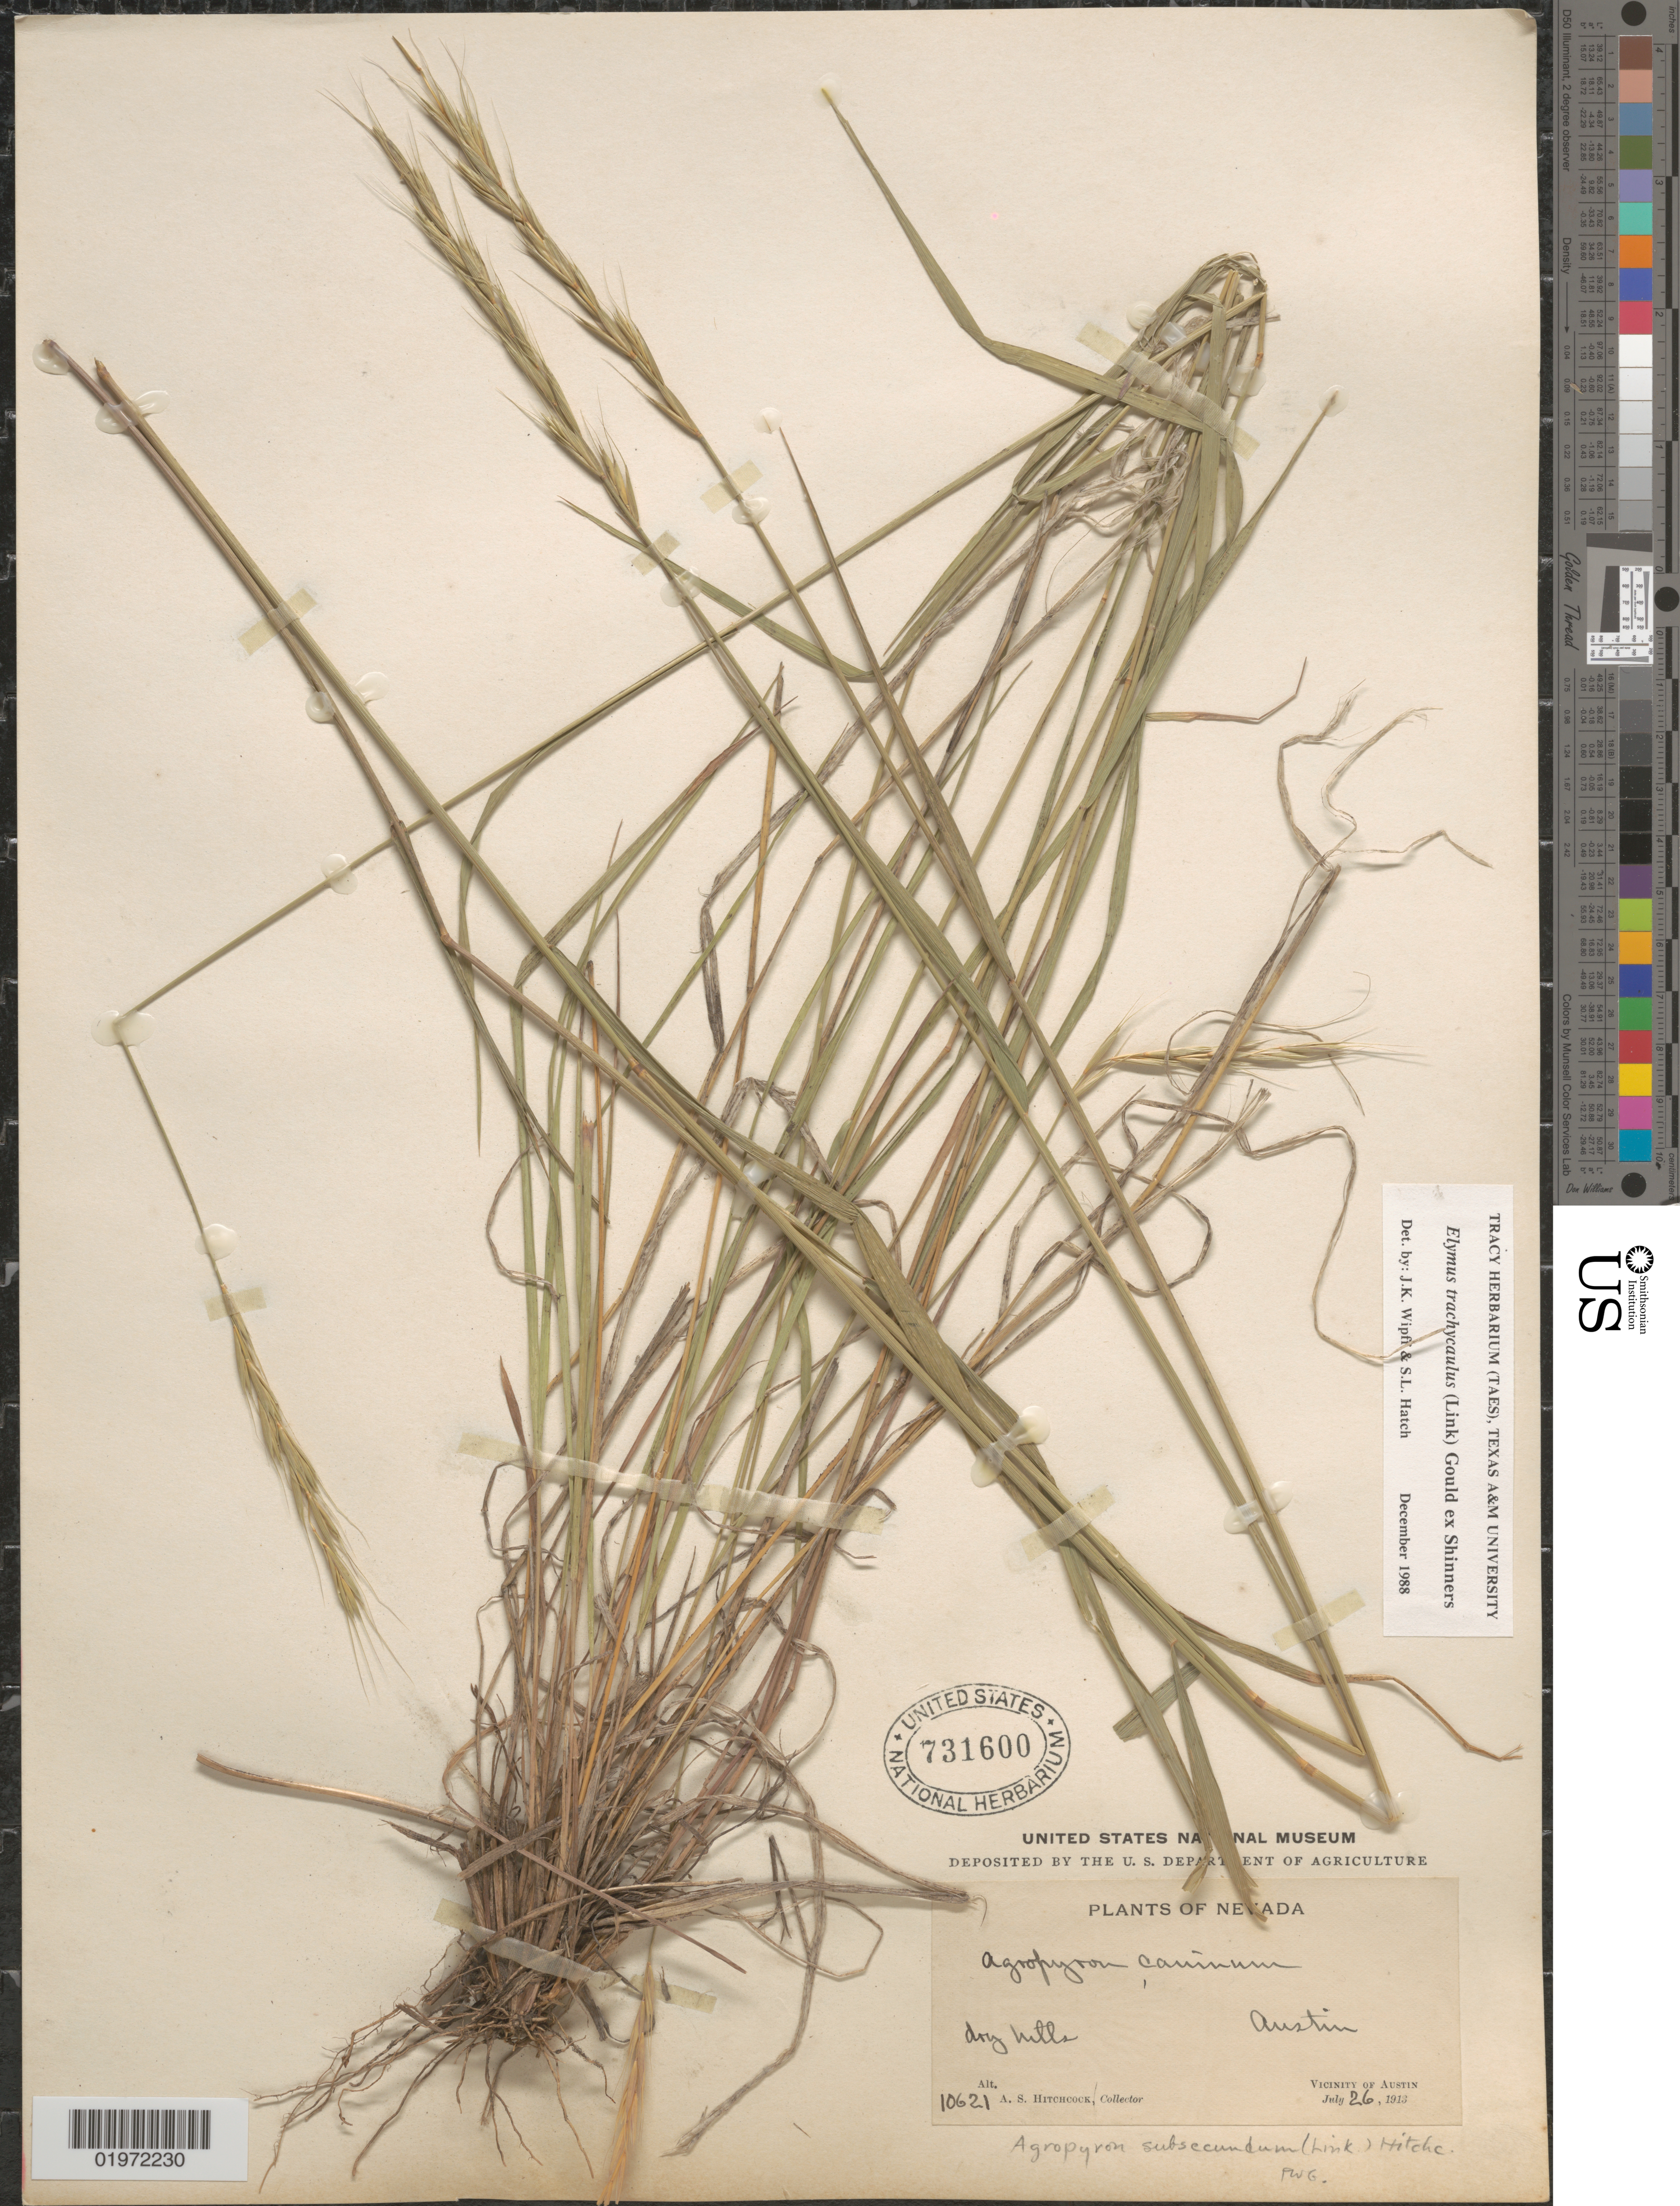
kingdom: Plantae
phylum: Tracheophyta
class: Liliopsida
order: Poales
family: Poaceae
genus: Elymus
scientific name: Elymus trachycaulus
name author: (Link) Gould ex Shinners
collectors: A. S. Hitchcock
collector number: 10621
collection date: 1913-07-26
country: United States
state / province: Nevada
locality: Dry hills. Austin. Vicinity of Austin.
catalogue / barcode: US 731600